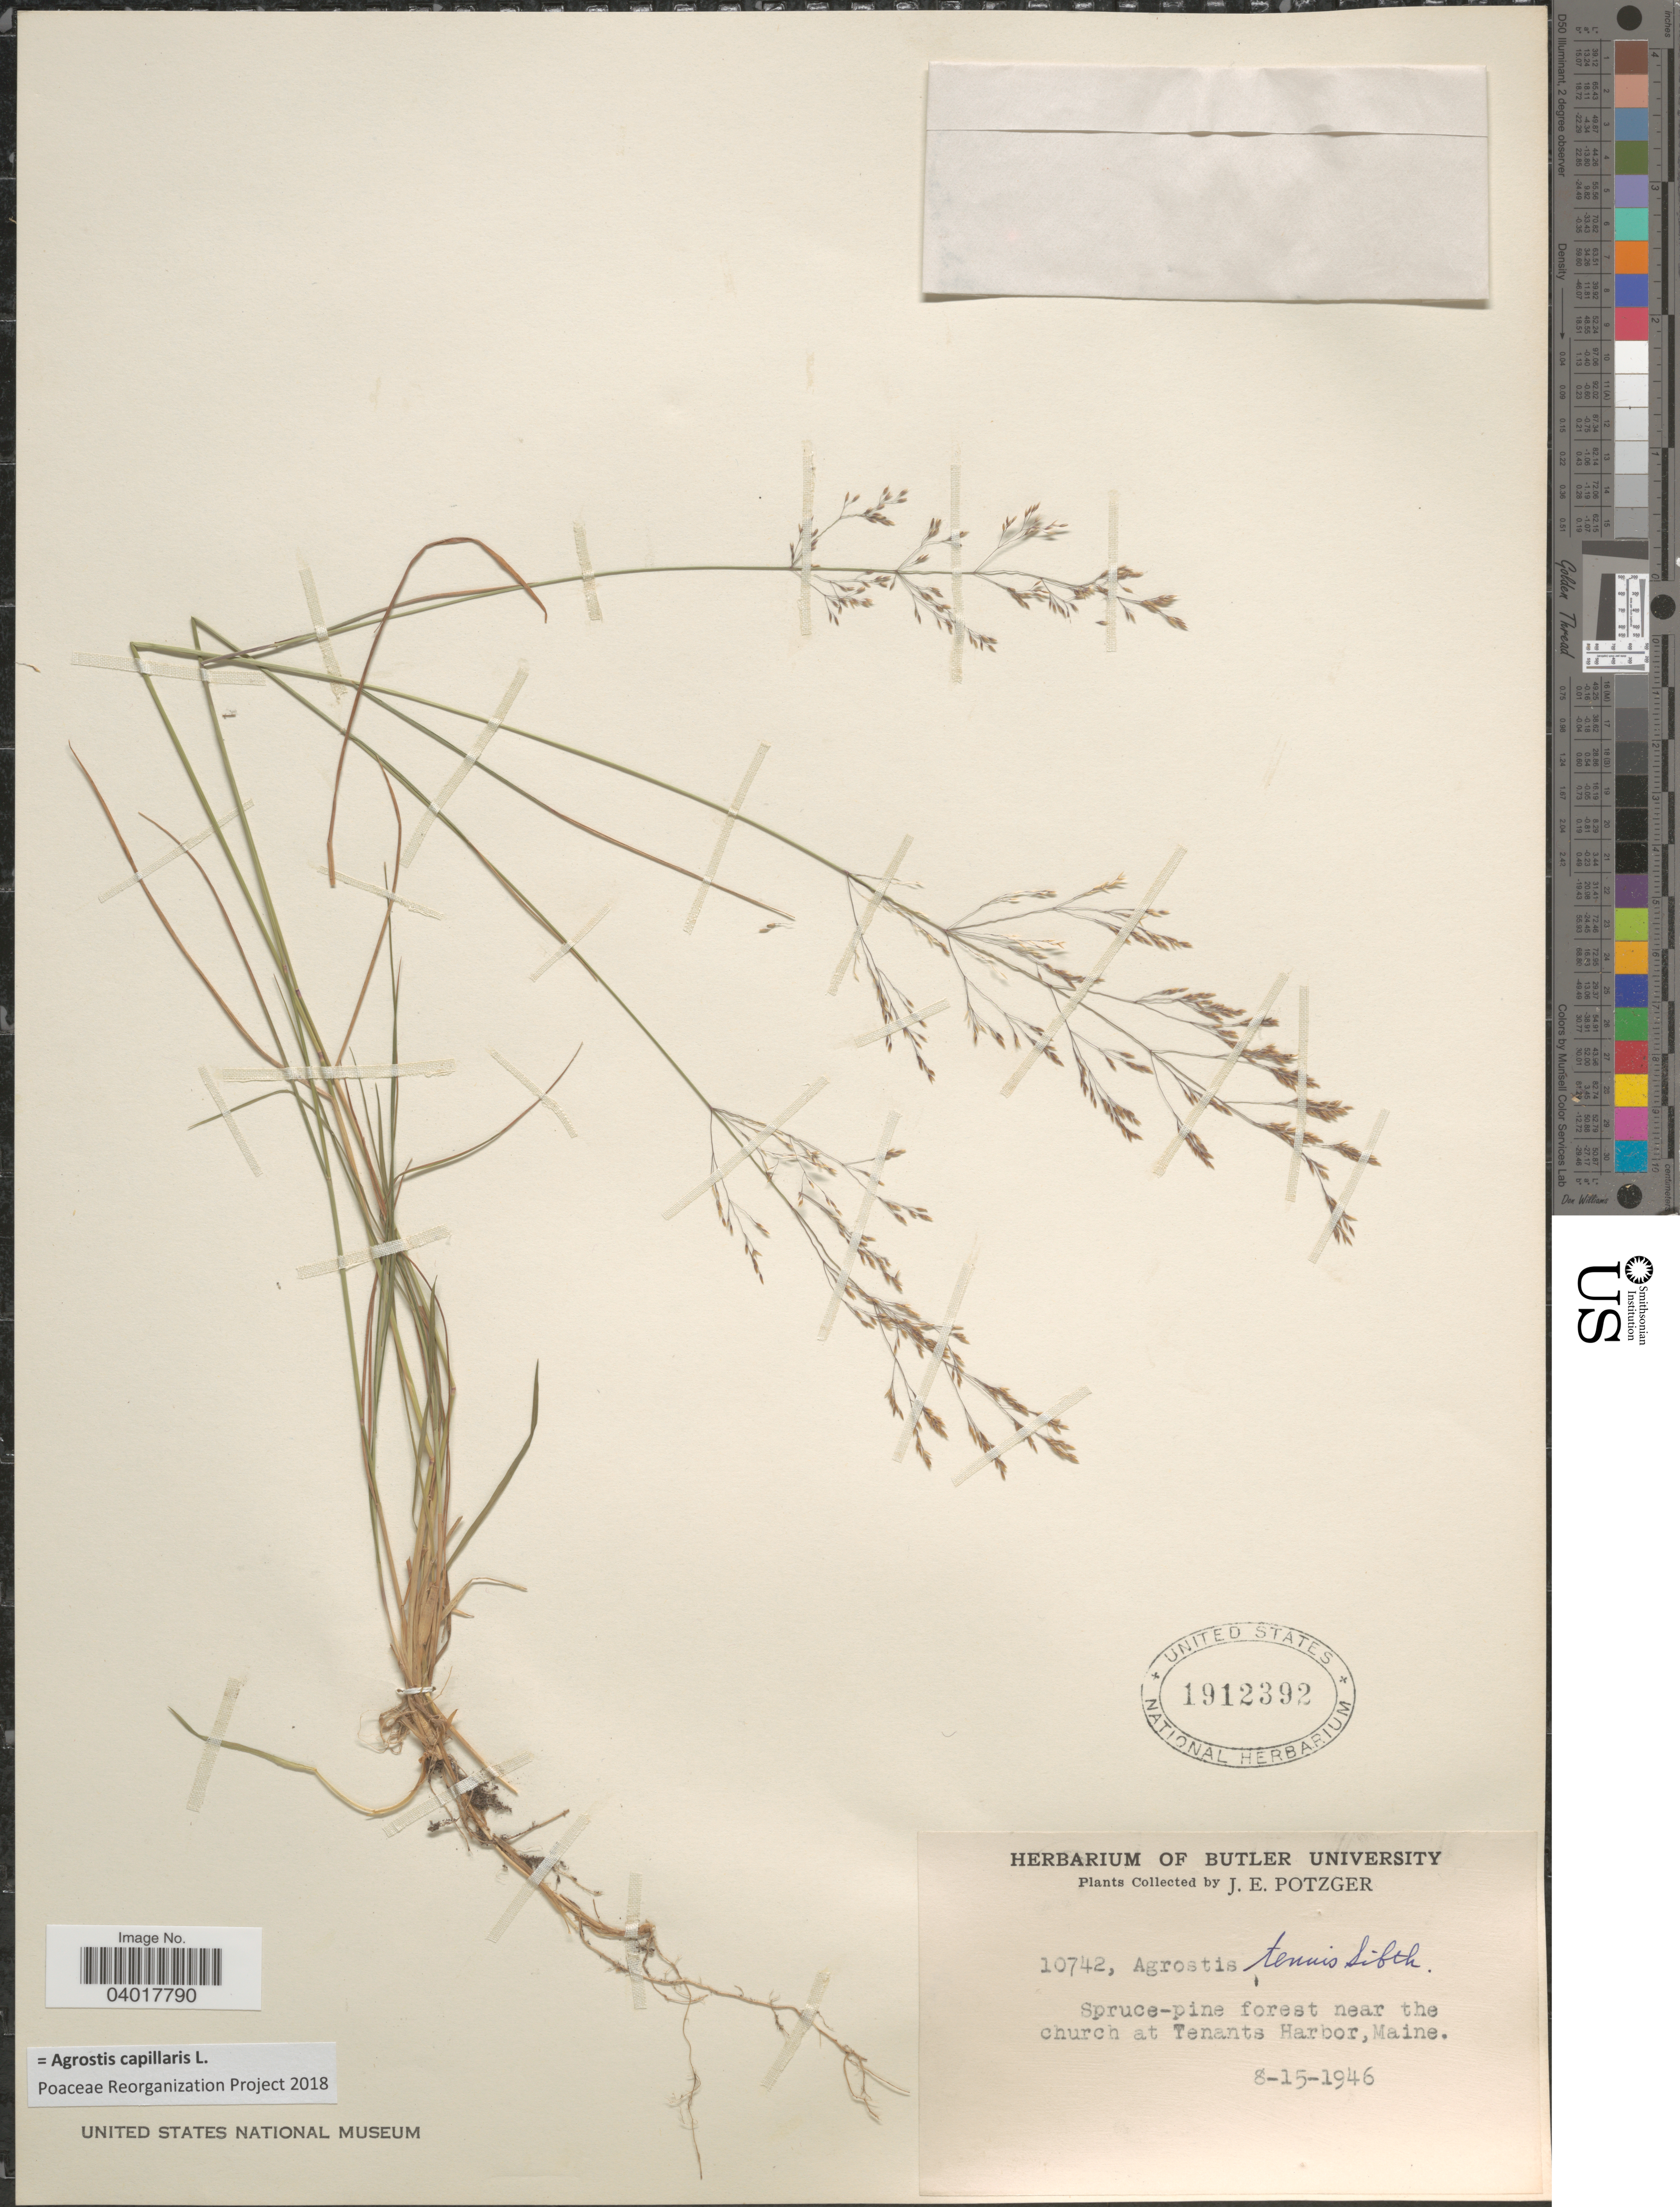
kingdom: Plantae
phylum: Tracheophyta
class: Liliopsida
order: Poales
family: Poaceae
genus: Agrostis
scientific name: Agrostis capillaris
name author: L.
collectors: J. Potzger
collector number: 10742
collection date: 1946-08-15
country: United States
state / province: Maine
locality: Spruce-pine forest near the church at Tenants Harbor.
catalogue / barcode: US 1912392